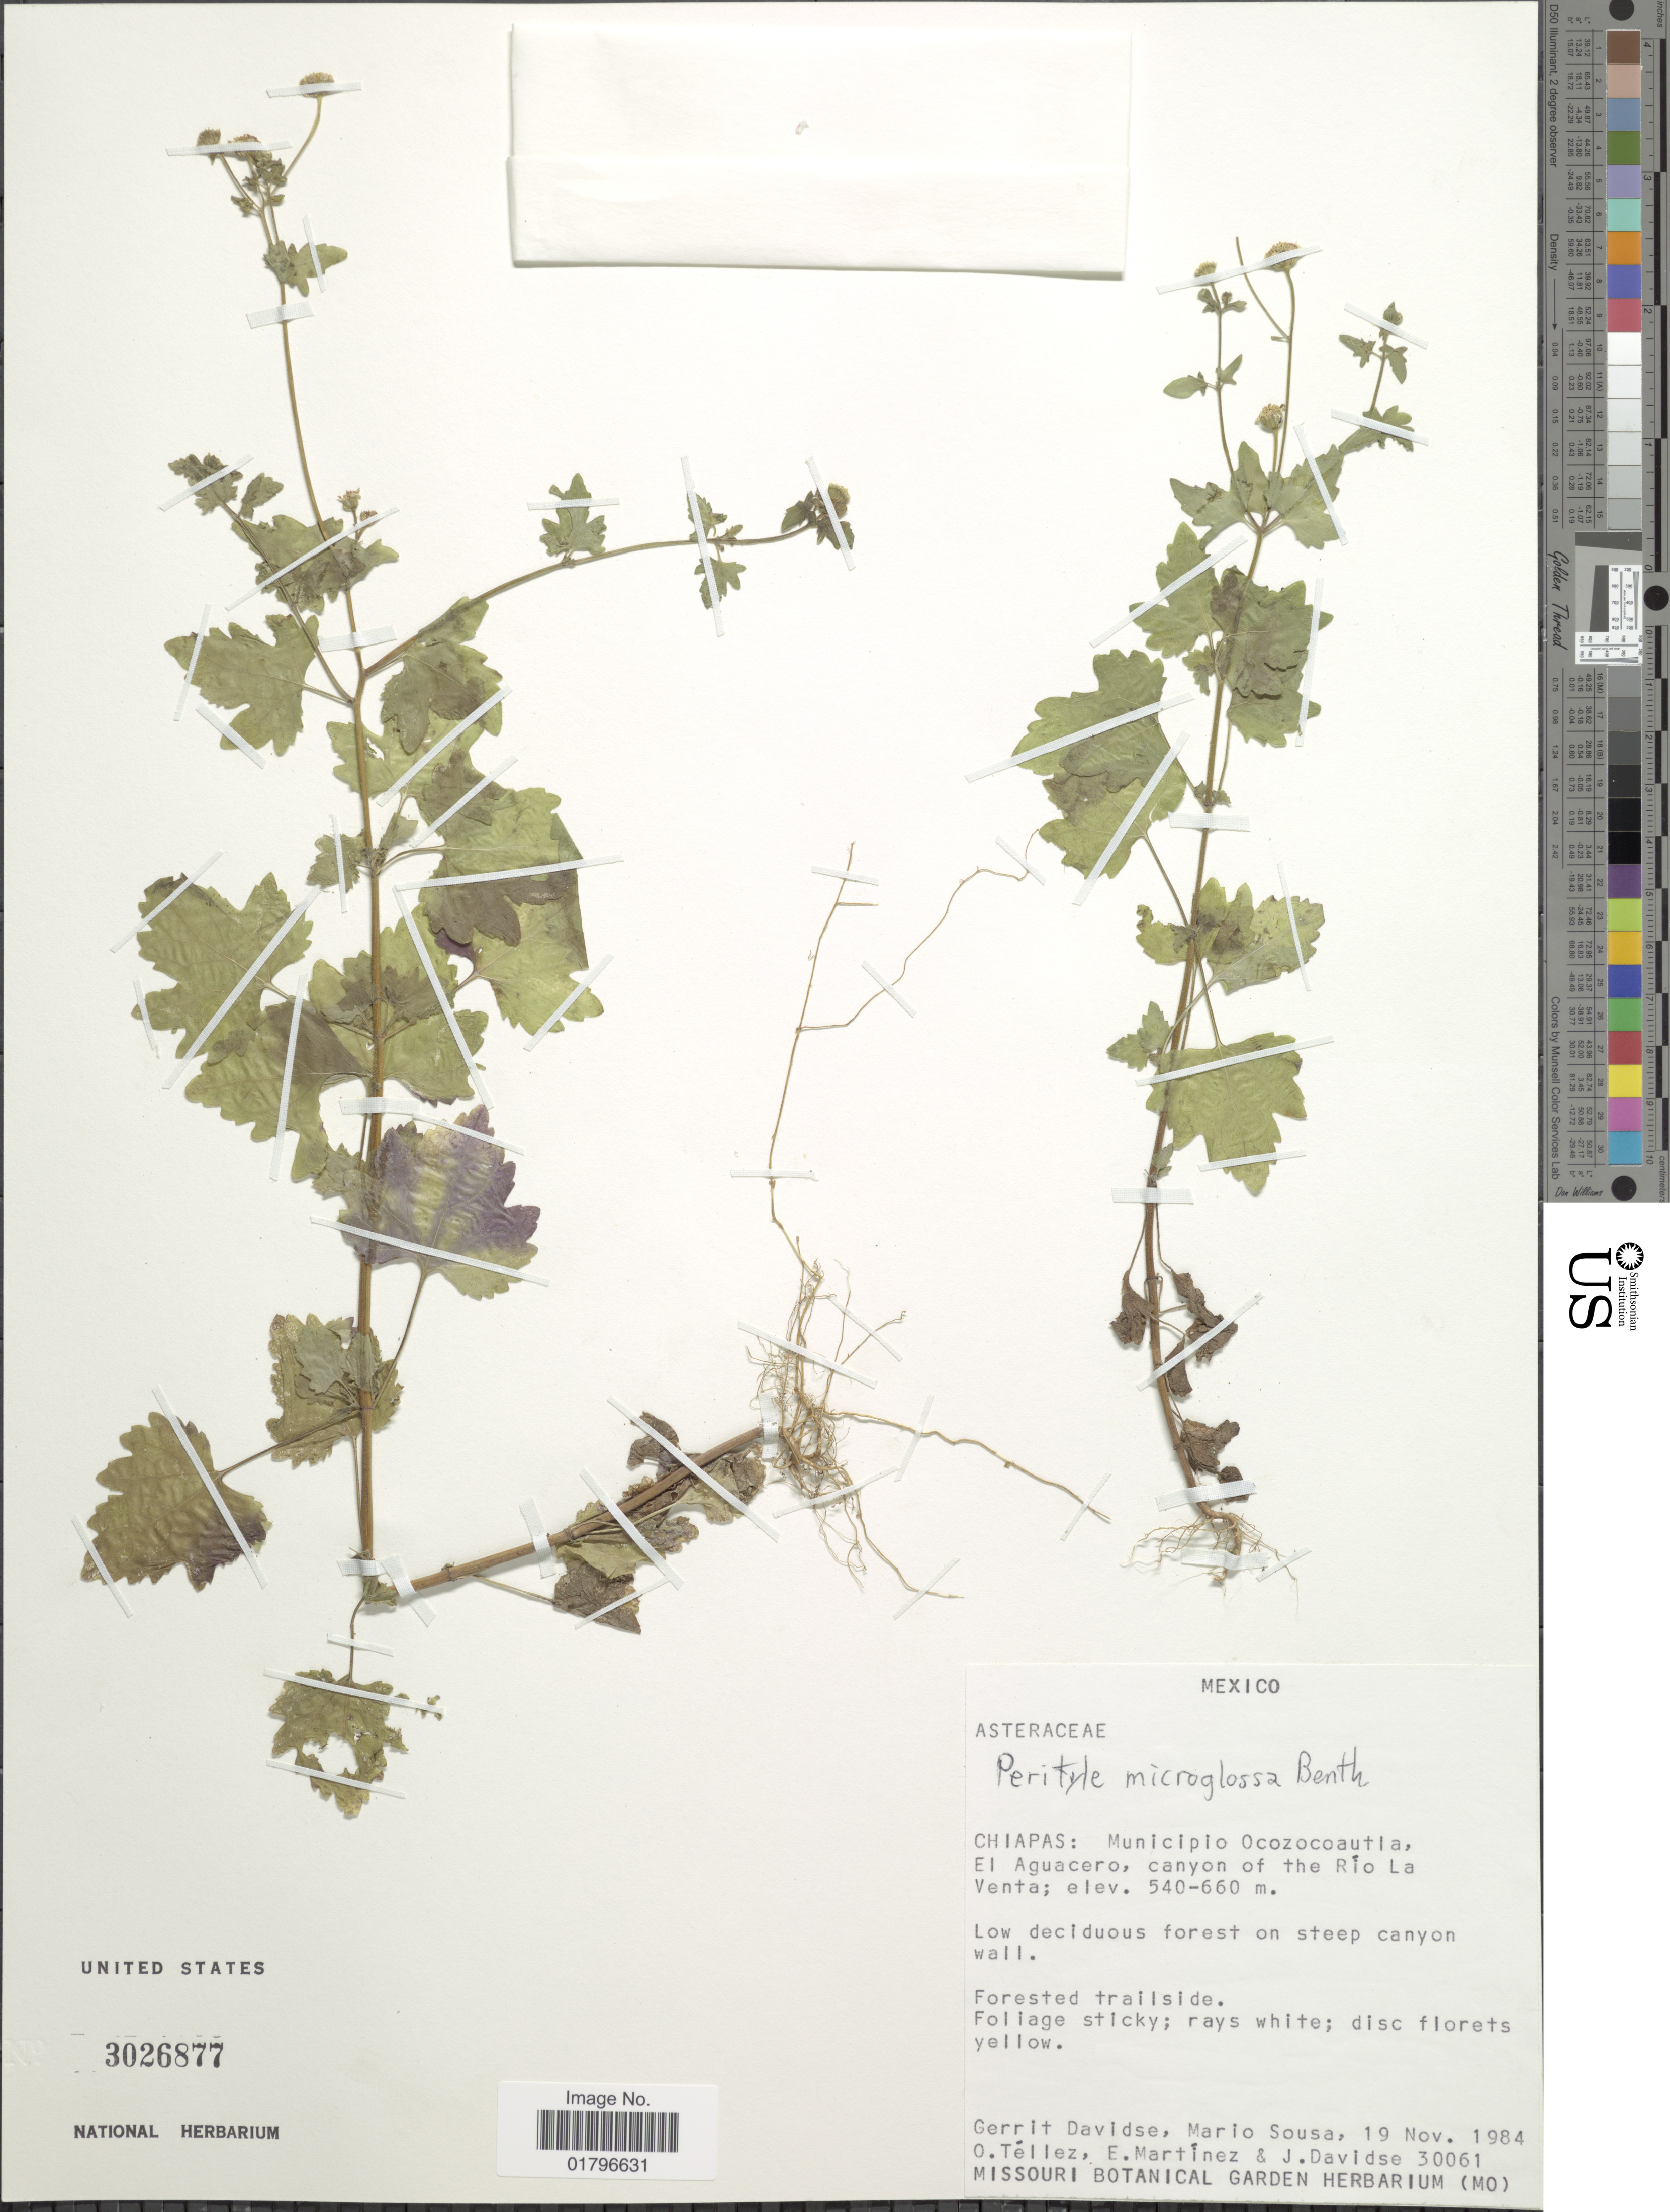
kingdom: Plantae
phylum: Tracheophyta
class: Magnoliopsida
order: Asterales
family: Asteraceae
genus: Perityle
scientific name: Perityle microglossa var. microglossa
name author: Benth.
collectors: G. Davidse, M. Sousa S., O. Tellez, E. Martínez & J. Davidse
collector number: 30061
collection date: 1984-11-19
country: Mexico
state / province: Chiapas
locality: Municipio Ocozocoautla, El Aguacero, canyon of the Rio La Venta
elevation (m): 540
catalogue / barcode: US 3026877